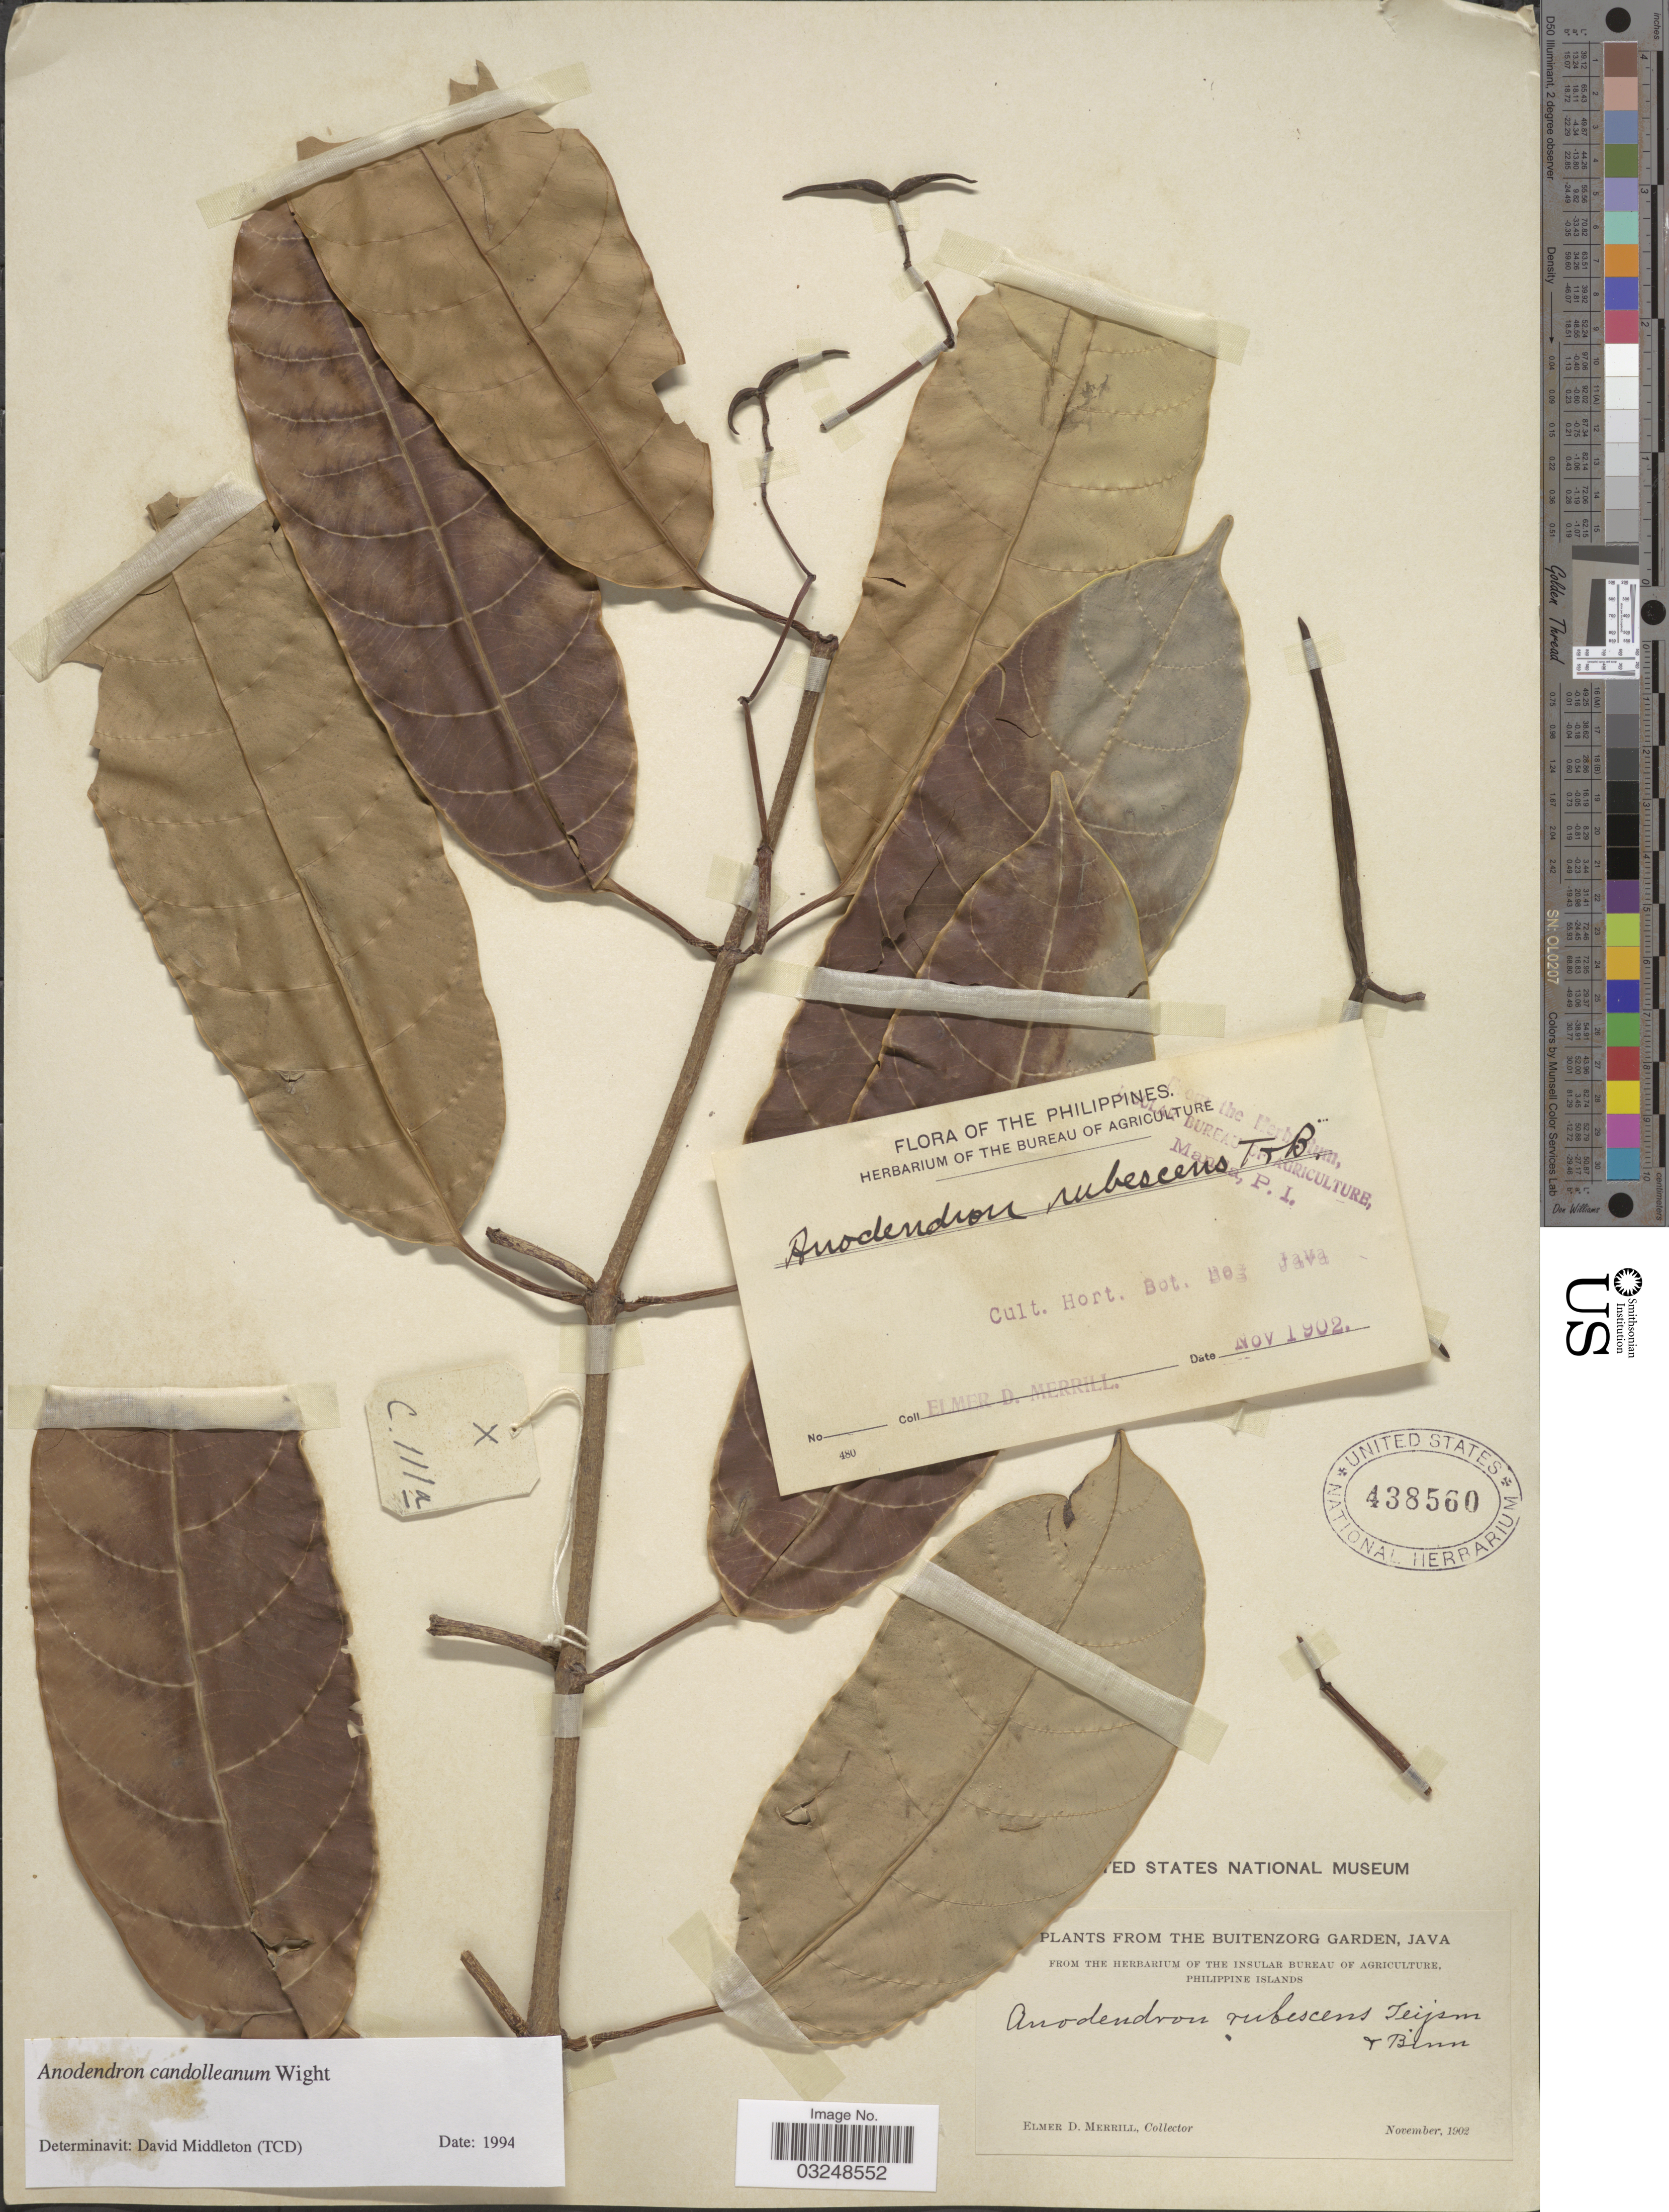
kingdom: Plantae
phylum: Tracheophyta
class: Magnoliopsida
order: Gentianales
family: Apocynaceae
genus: Anodendron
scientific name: Anodendron candolleanum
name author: Wight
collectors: E. D. Merrill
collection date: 1902-11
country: Indonesia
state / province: Java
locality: The Buitenzorg Garden, Java. Hort. Bot. Bog.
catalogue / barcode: US 438560